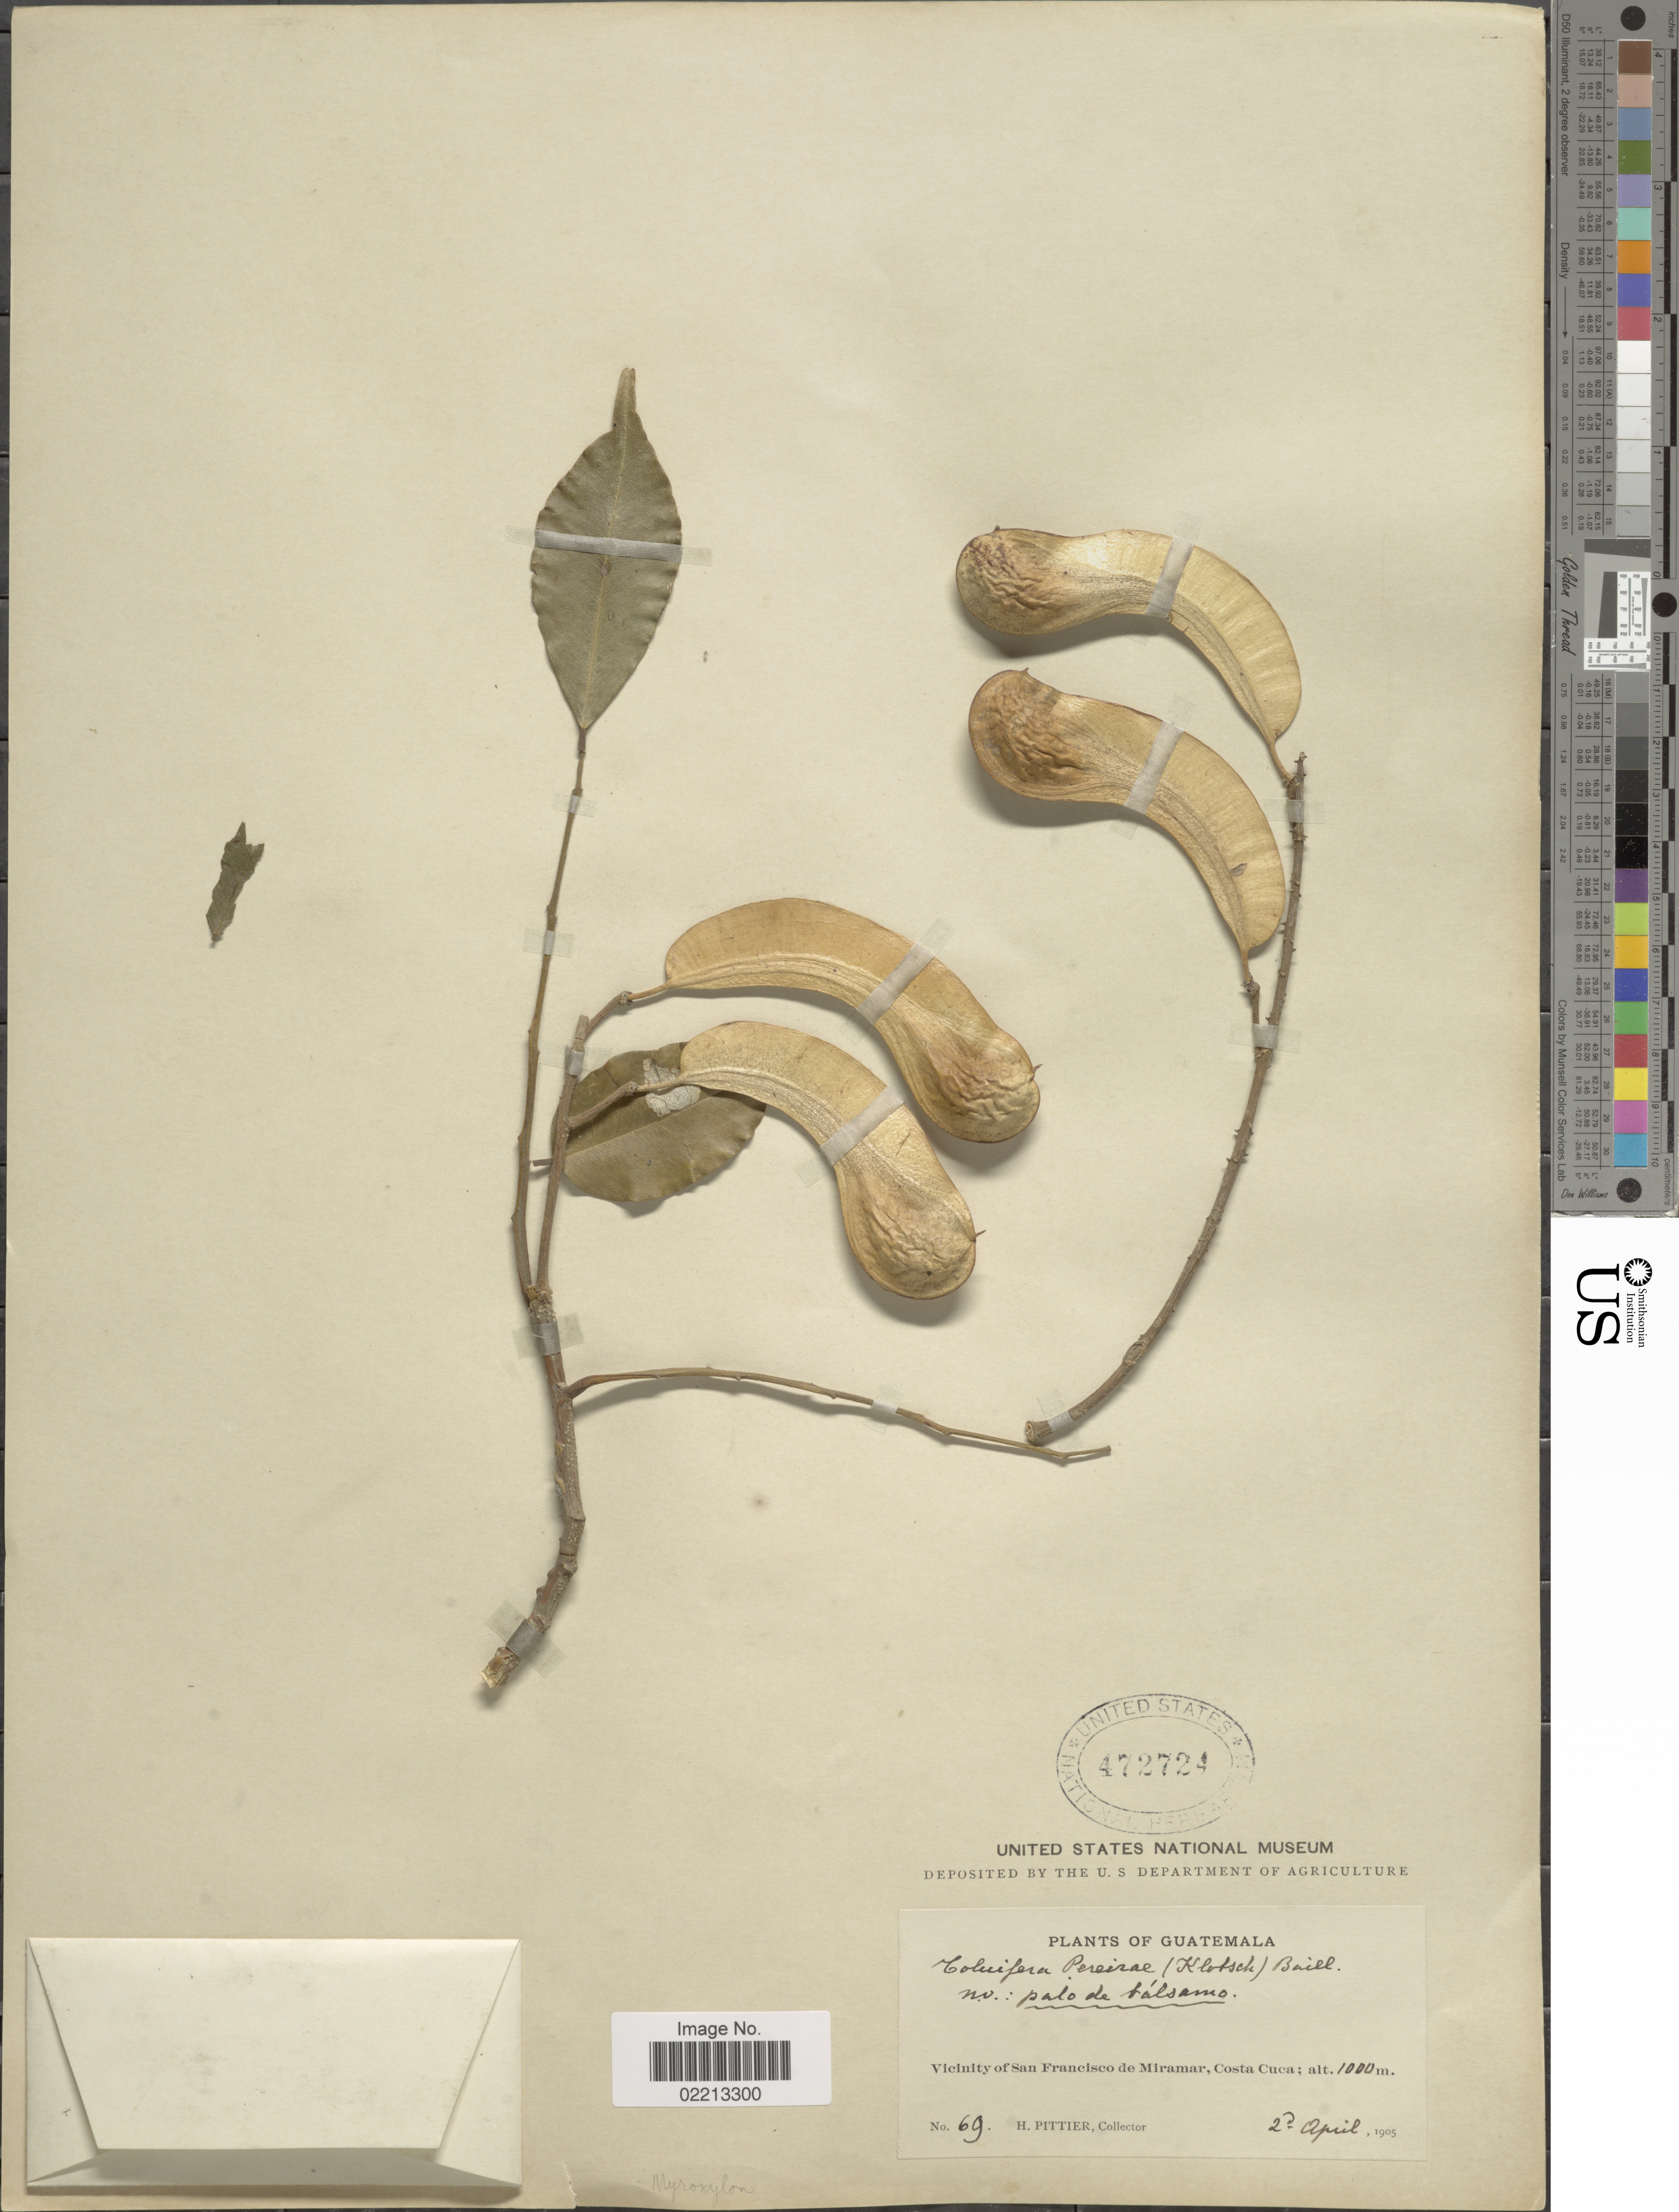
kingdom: Plantae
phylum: Tracheophyta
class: Magnoliopsida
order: Fabales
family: Fabaceae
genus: Myroxylon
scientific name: Myroxylon balsamum var. pereirae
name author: (Royle) Harms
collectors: H. F. Pittier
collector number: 69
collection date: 1905-04-02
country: Guatemala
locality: Vicinity of San Francisco de Miramar, Costa Cuca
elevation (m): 1000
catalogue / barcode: US 472724